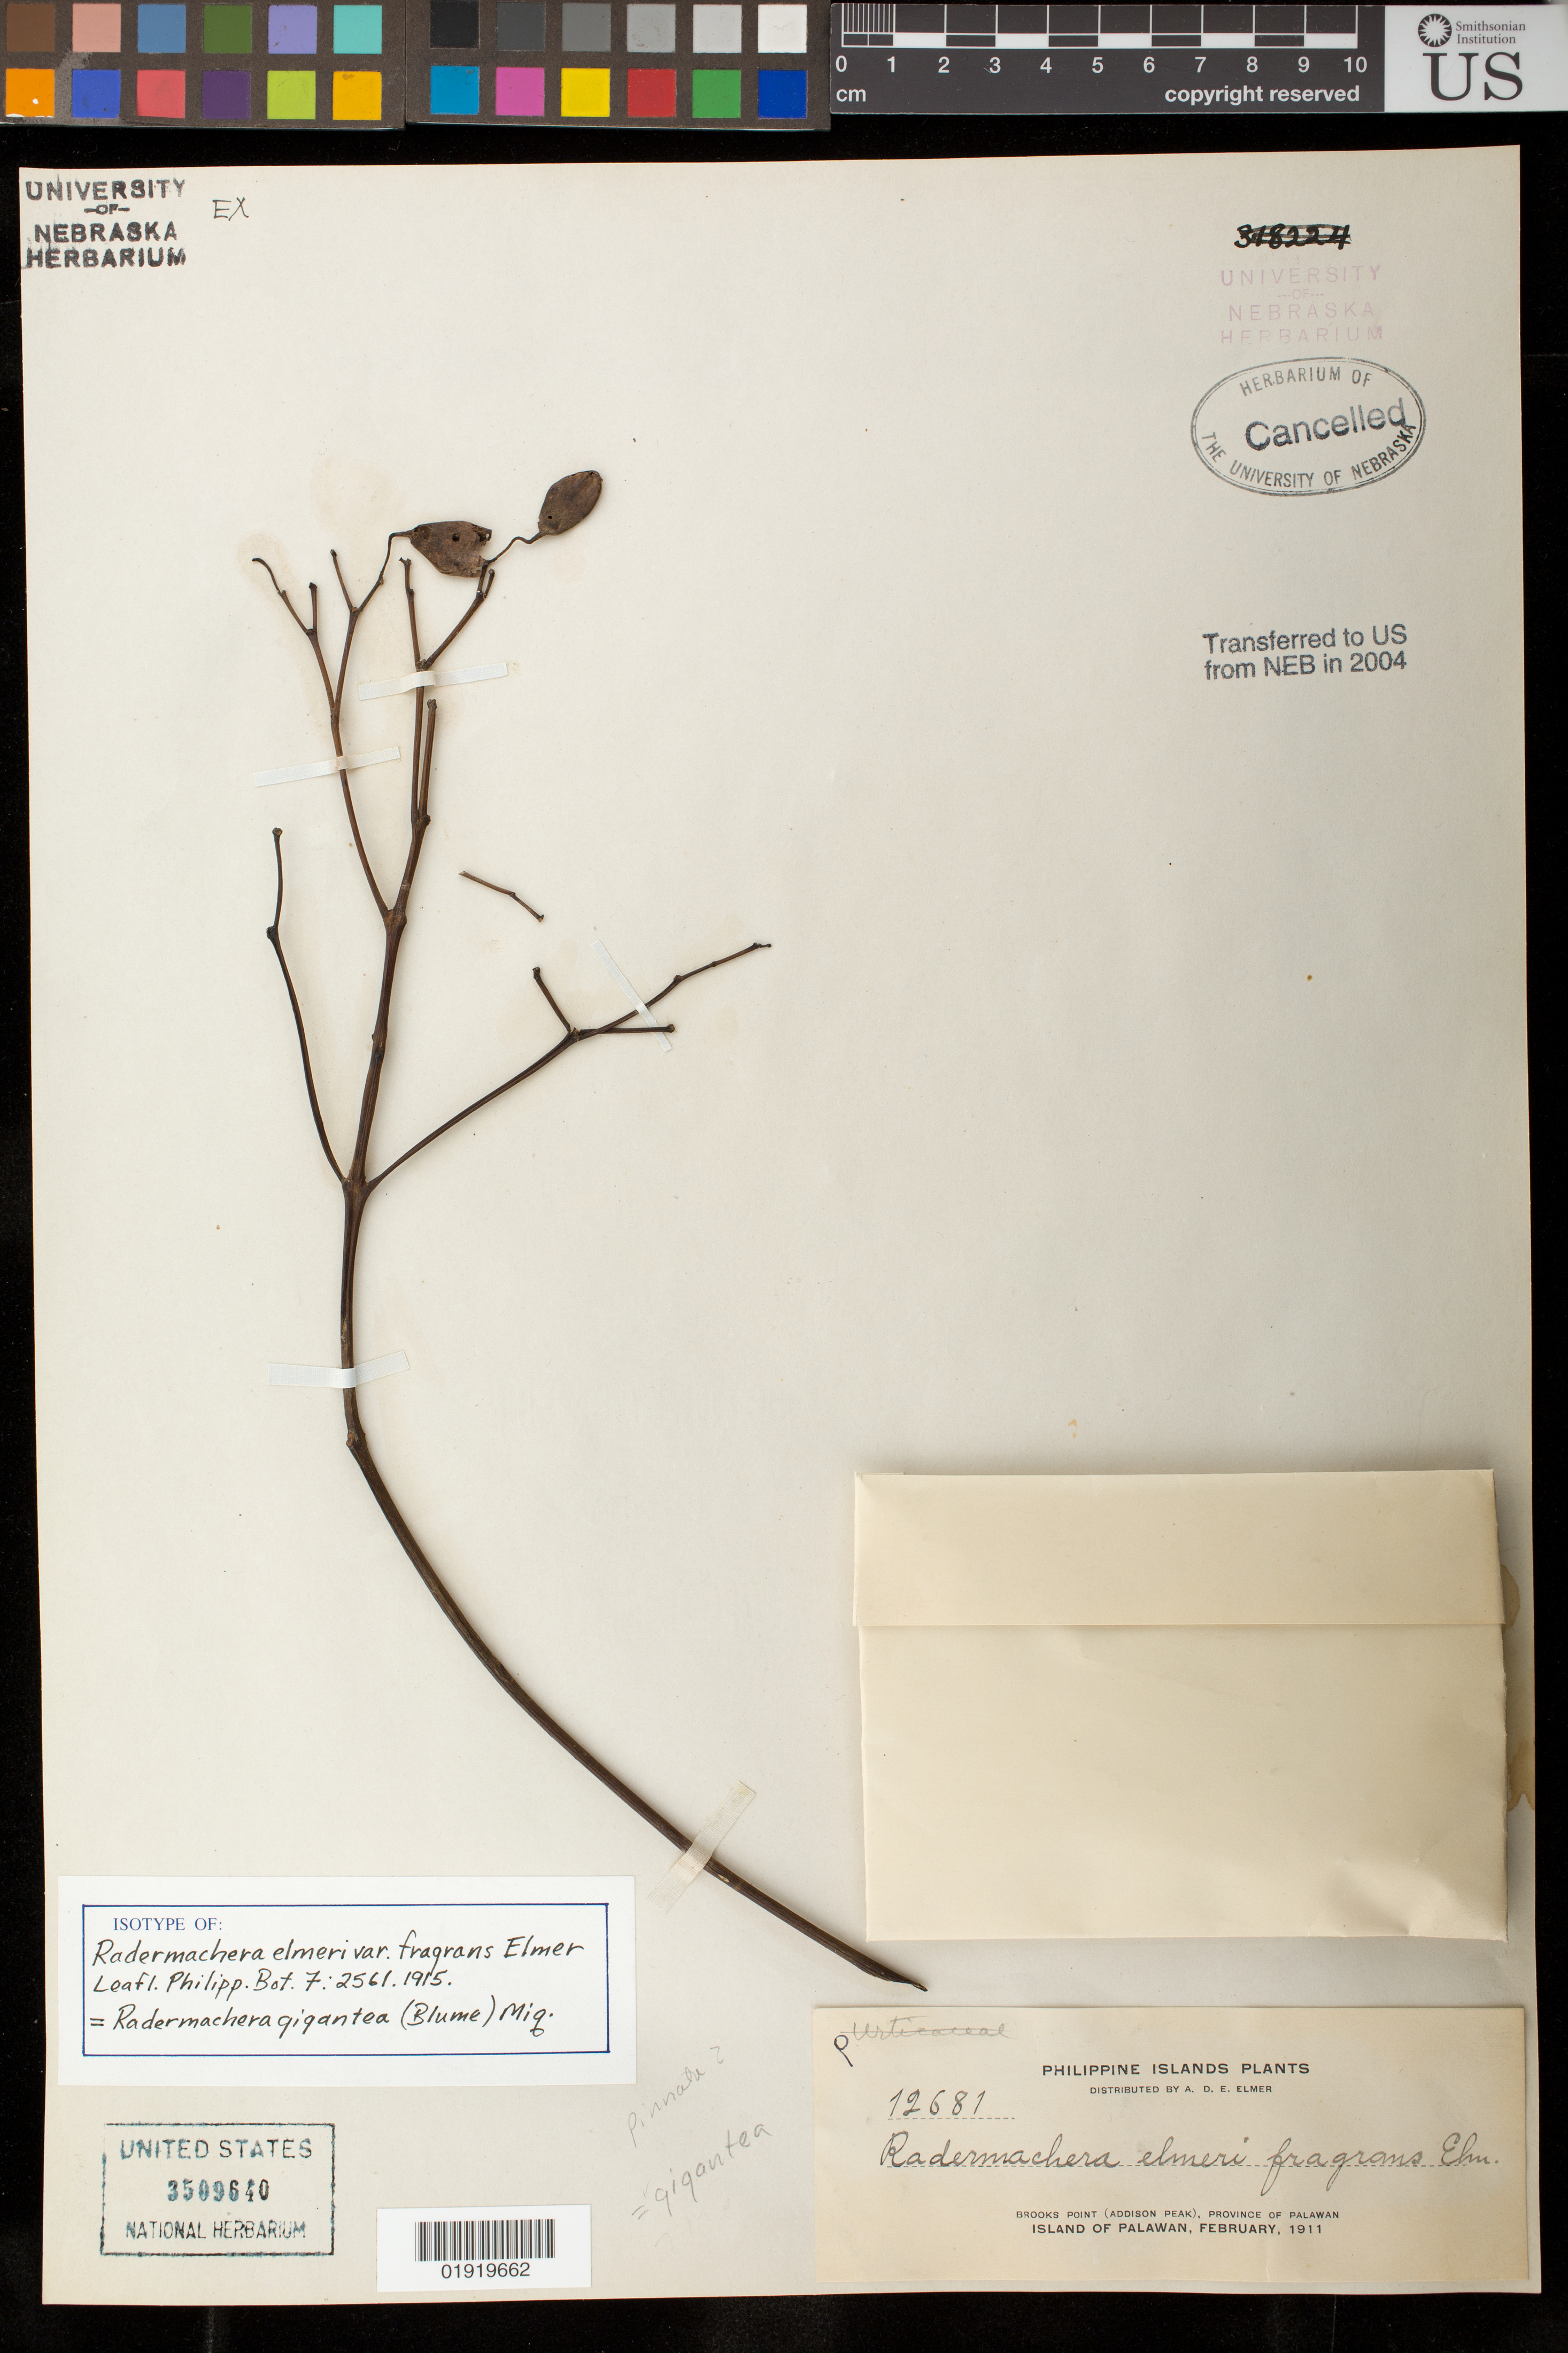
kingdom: Plantae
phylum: Tracheophyta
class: Magnoliopsida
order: Lamiales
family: Bignoniaceae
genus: Radermachera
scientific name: Radermachera elmeri var. fragrans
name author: Elmer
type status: Isotype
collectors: A. D. E. Elmer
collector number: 12681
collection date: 1911-02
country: Philippines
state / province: Mimaropa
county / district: Palawan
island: Palawan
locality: Brooks Point (Addison Peak), Province of Palawan, Island of Palawan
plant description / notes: Specimen ex University of Nebraska Herbarium (NEB), transferred to US from NEB in 2004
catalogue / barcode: US 3509640